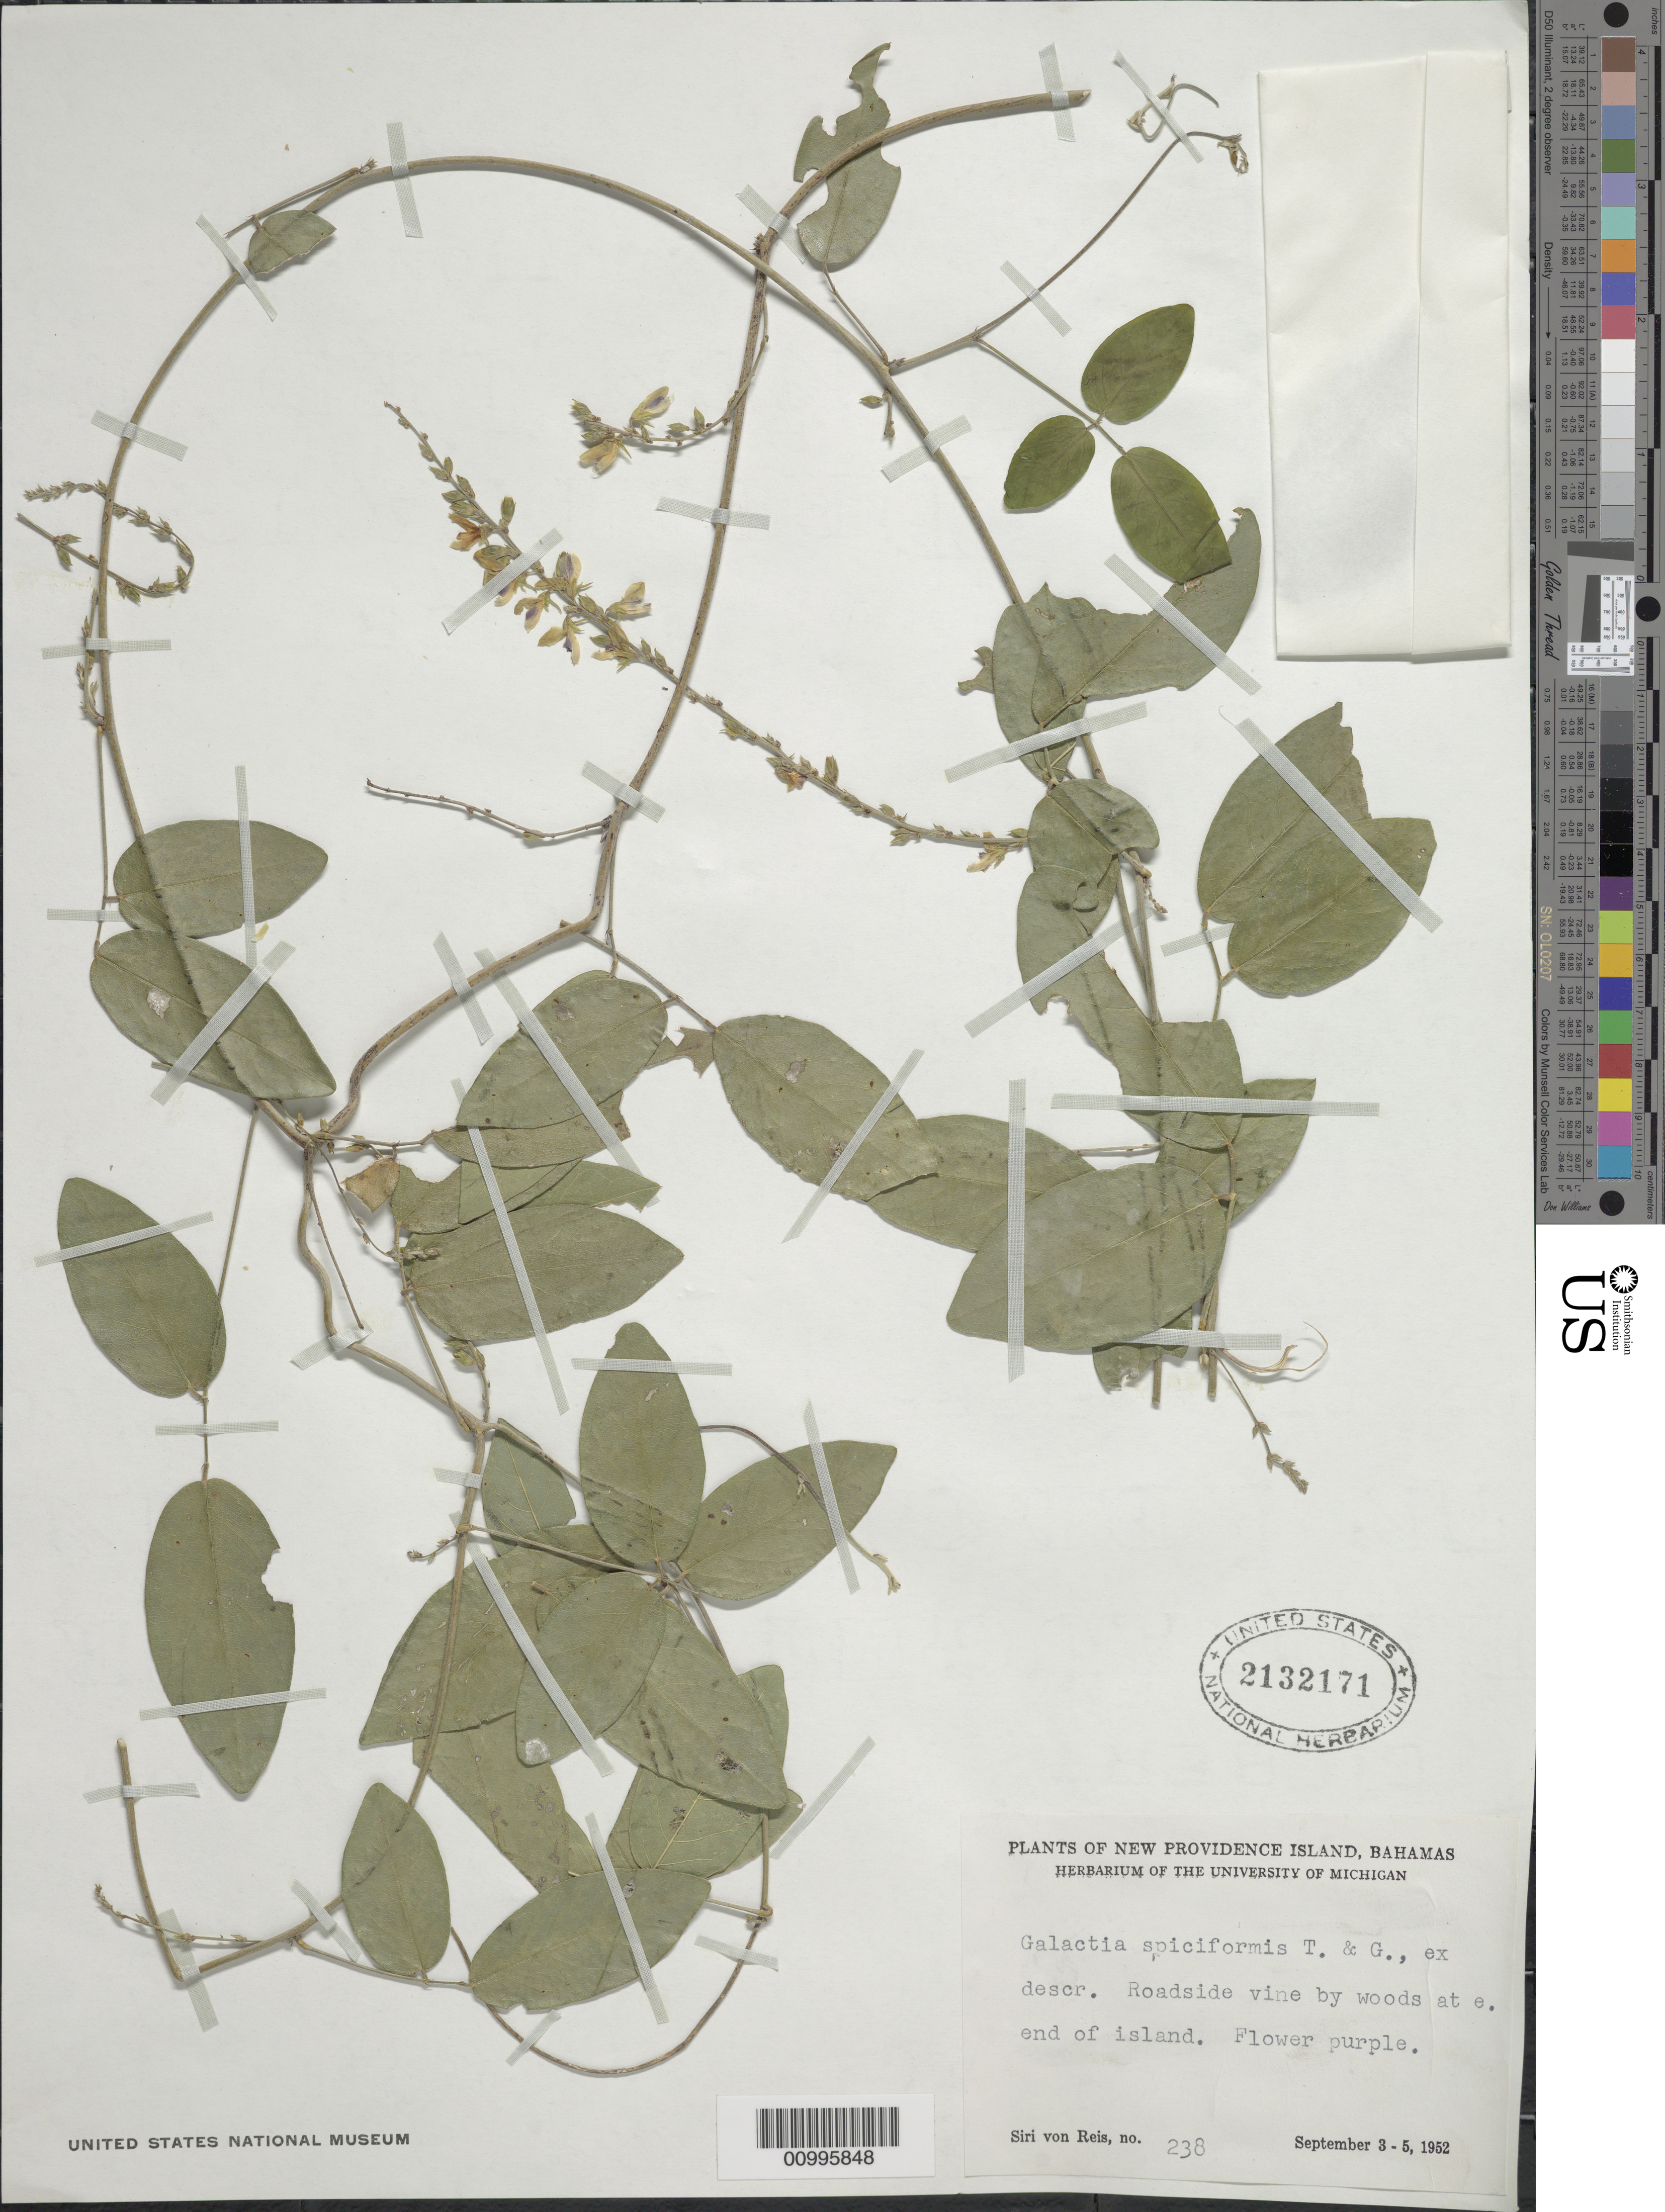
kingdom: Plantae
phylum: Tracheophyta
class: Magnoliopsida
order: Fabales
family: Fabaceae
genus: Galactia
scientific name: Galactia spiciformis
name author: Torr. & A. Gray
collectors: S. von Reis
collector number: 238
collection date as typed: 03 Sep 1952 to 05 Sep 1952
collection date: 1952-09-03/1952-09-05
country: Bahamas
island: New Providence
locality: Roadside vines by woods at E end of island.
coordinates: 0 N, 0 E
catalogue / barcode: US 2132171